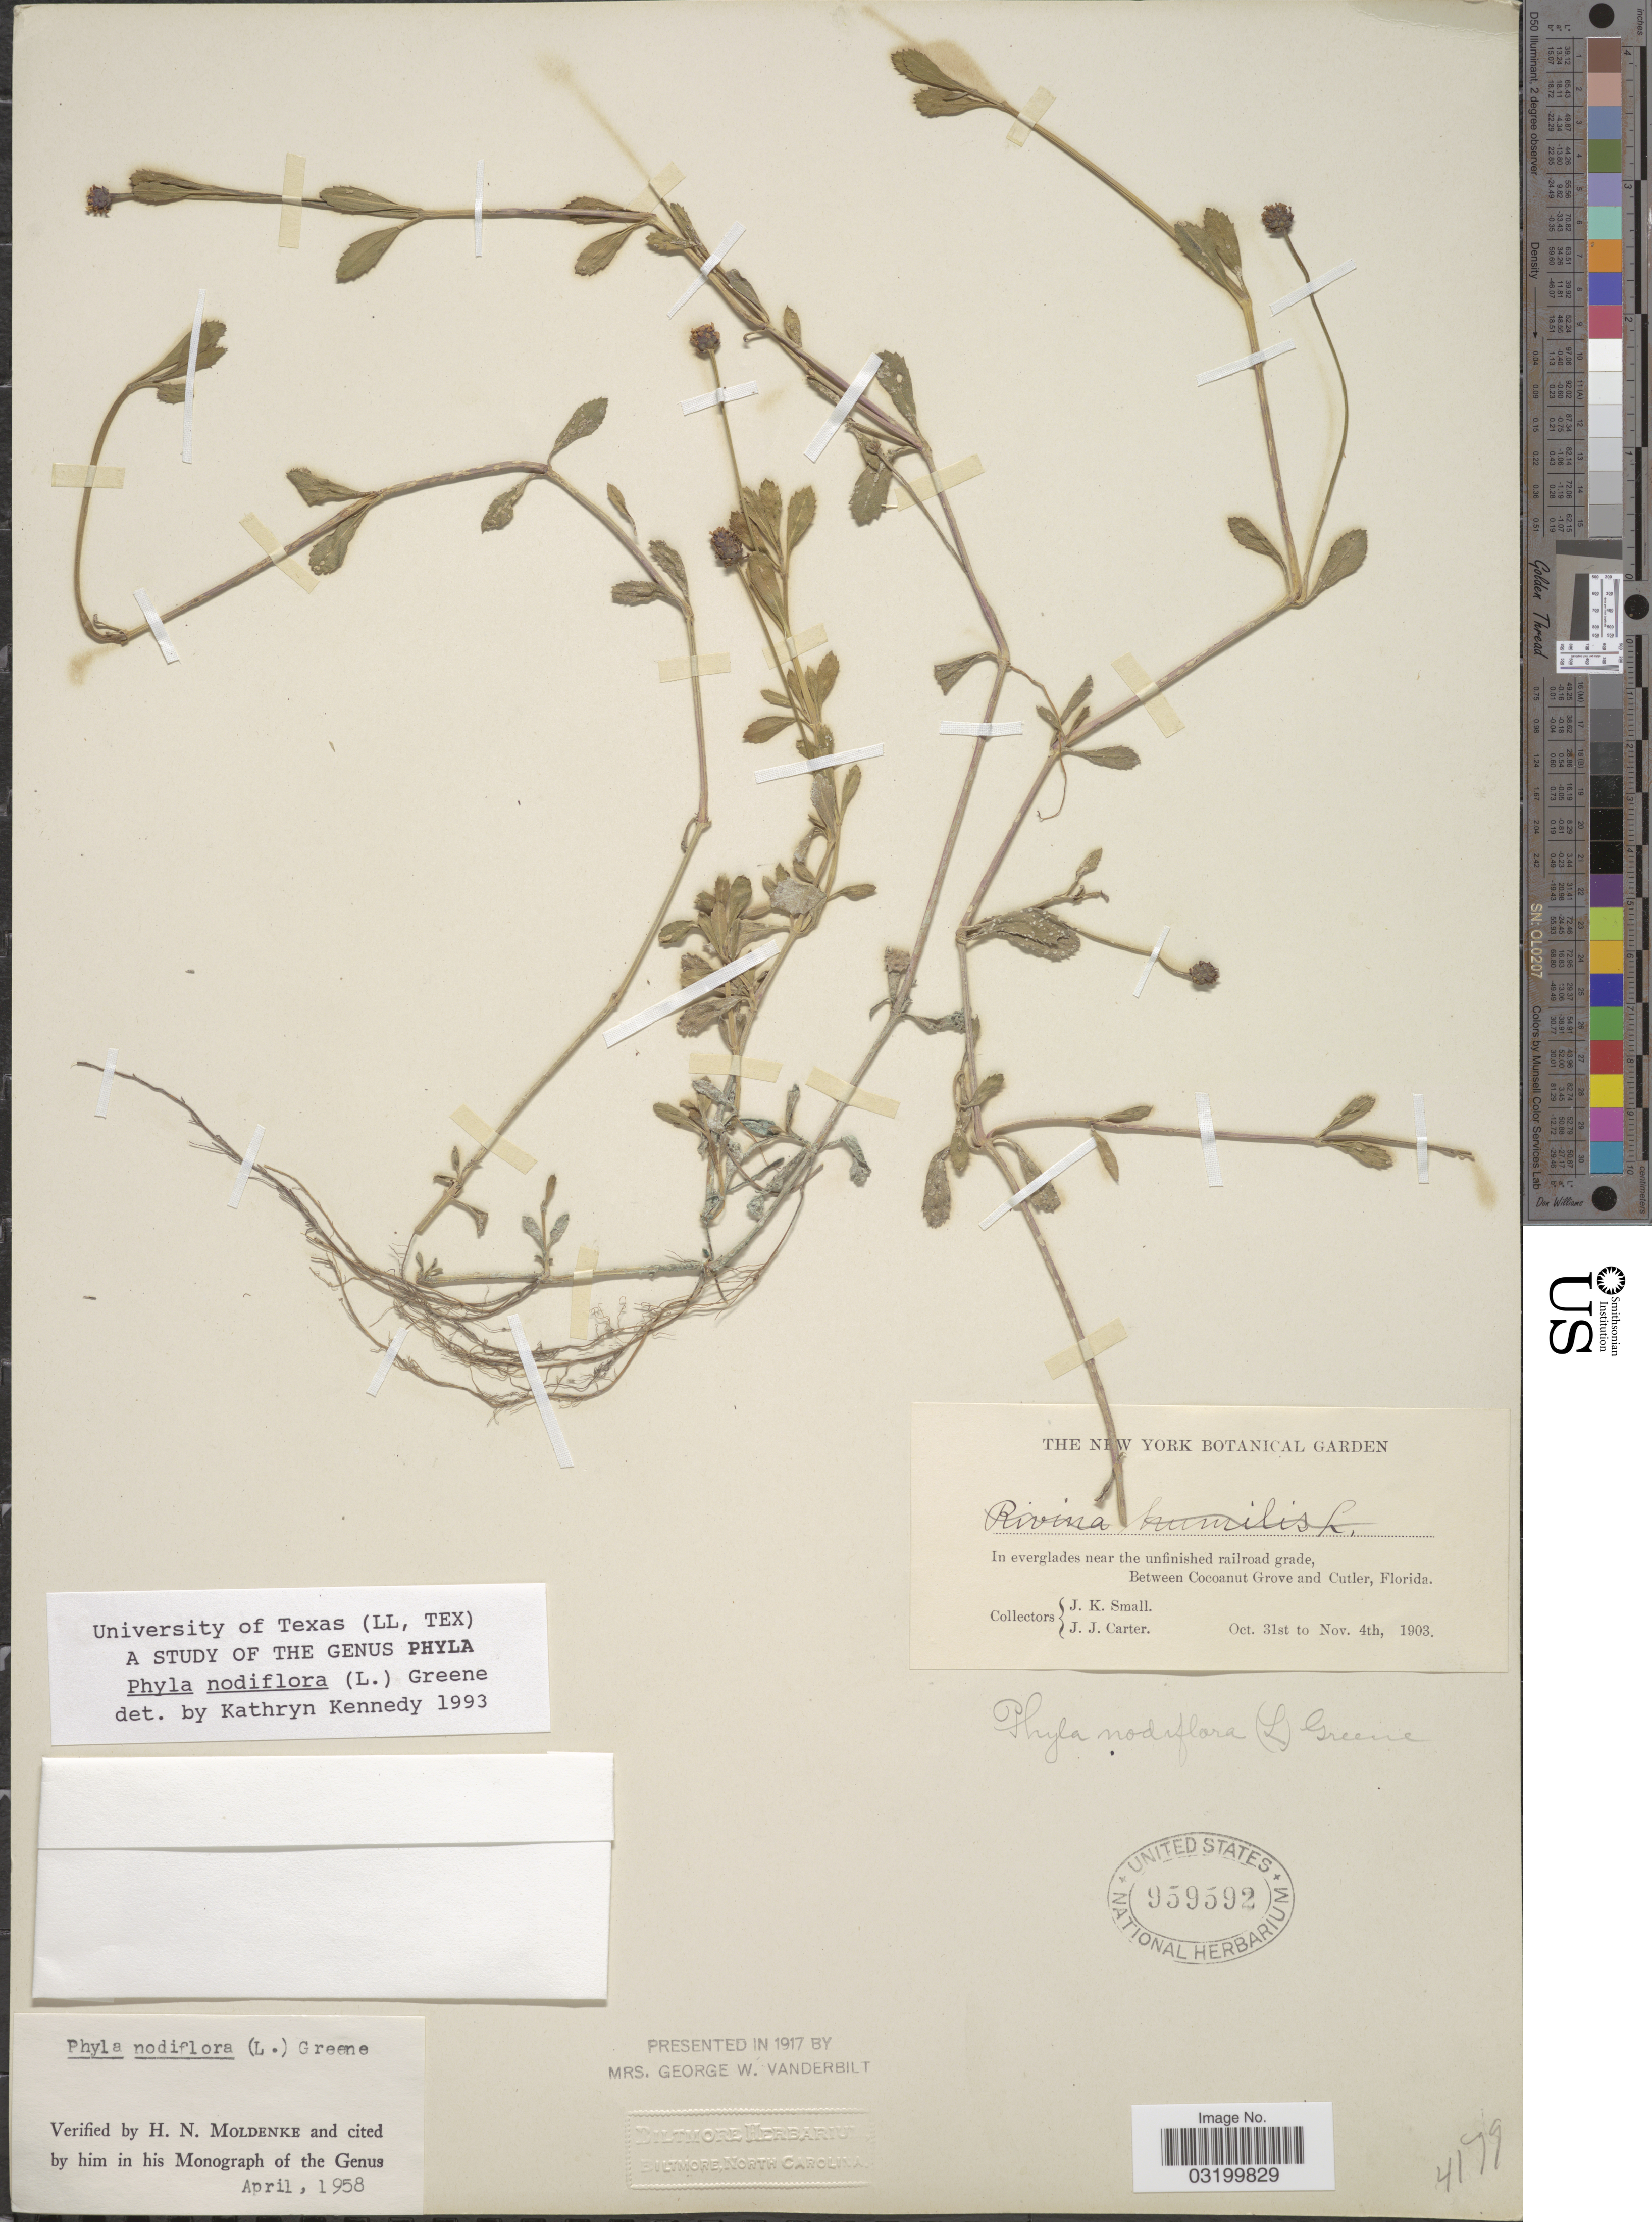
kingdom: Plantae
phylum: Tracheophyta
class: Magnoliopsida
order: Lamiales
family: Verbenaceae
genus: Phyla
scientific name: Phyla nodiflora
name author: (L.) Greene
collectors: J. K. Small & J. Carter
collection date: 1903-10-31/1903-11-04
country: United States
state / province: Florida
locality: In everglades near the unfinished railroad grade, Between Cocoanut Grove and Cutler.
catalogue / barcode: US 959592